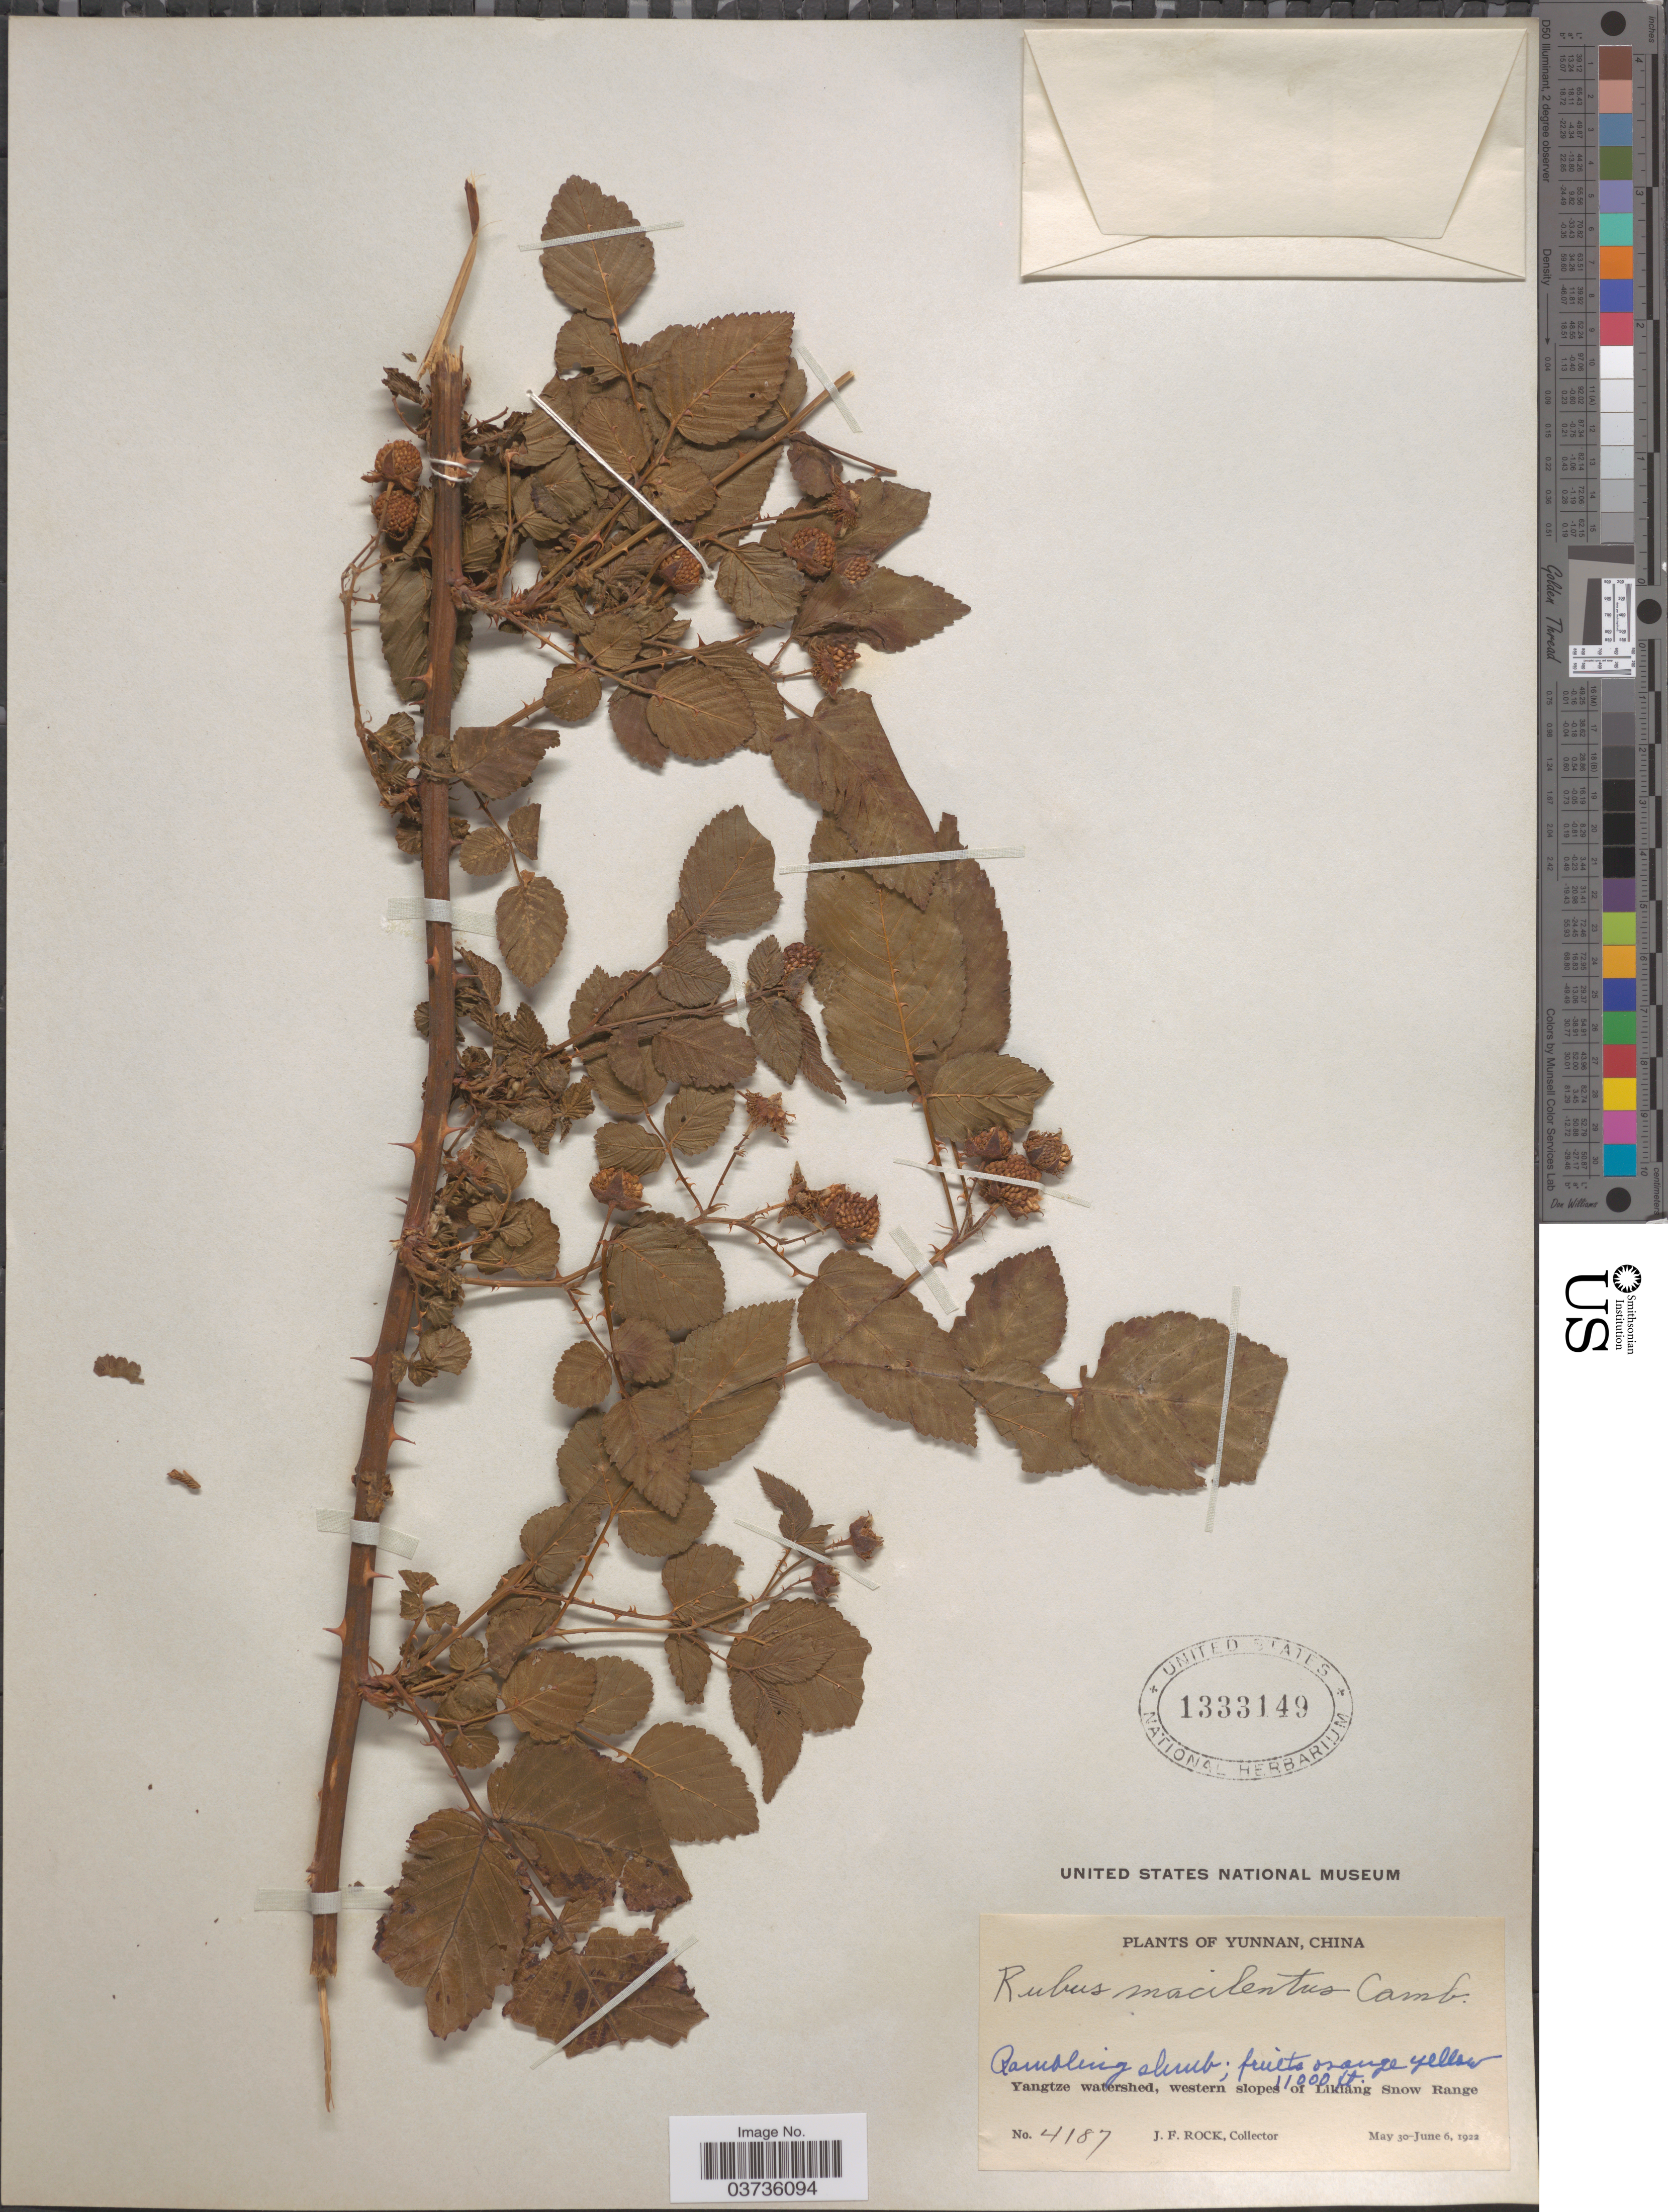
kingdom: Plantae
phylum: Tracheophyta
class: Magnoliopsida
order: Rosales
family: Rosaceae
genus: Rubus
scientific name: Rubus macilentus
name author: Jacquem. ex Cambess.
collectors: J. Rock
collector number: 4187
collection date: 1922-05-30/1922-06-06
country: China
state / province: Yunnan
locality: Yangtze watershed, western slopes of Likiang Snow Range.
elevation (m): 3353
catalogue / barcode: US 1333149